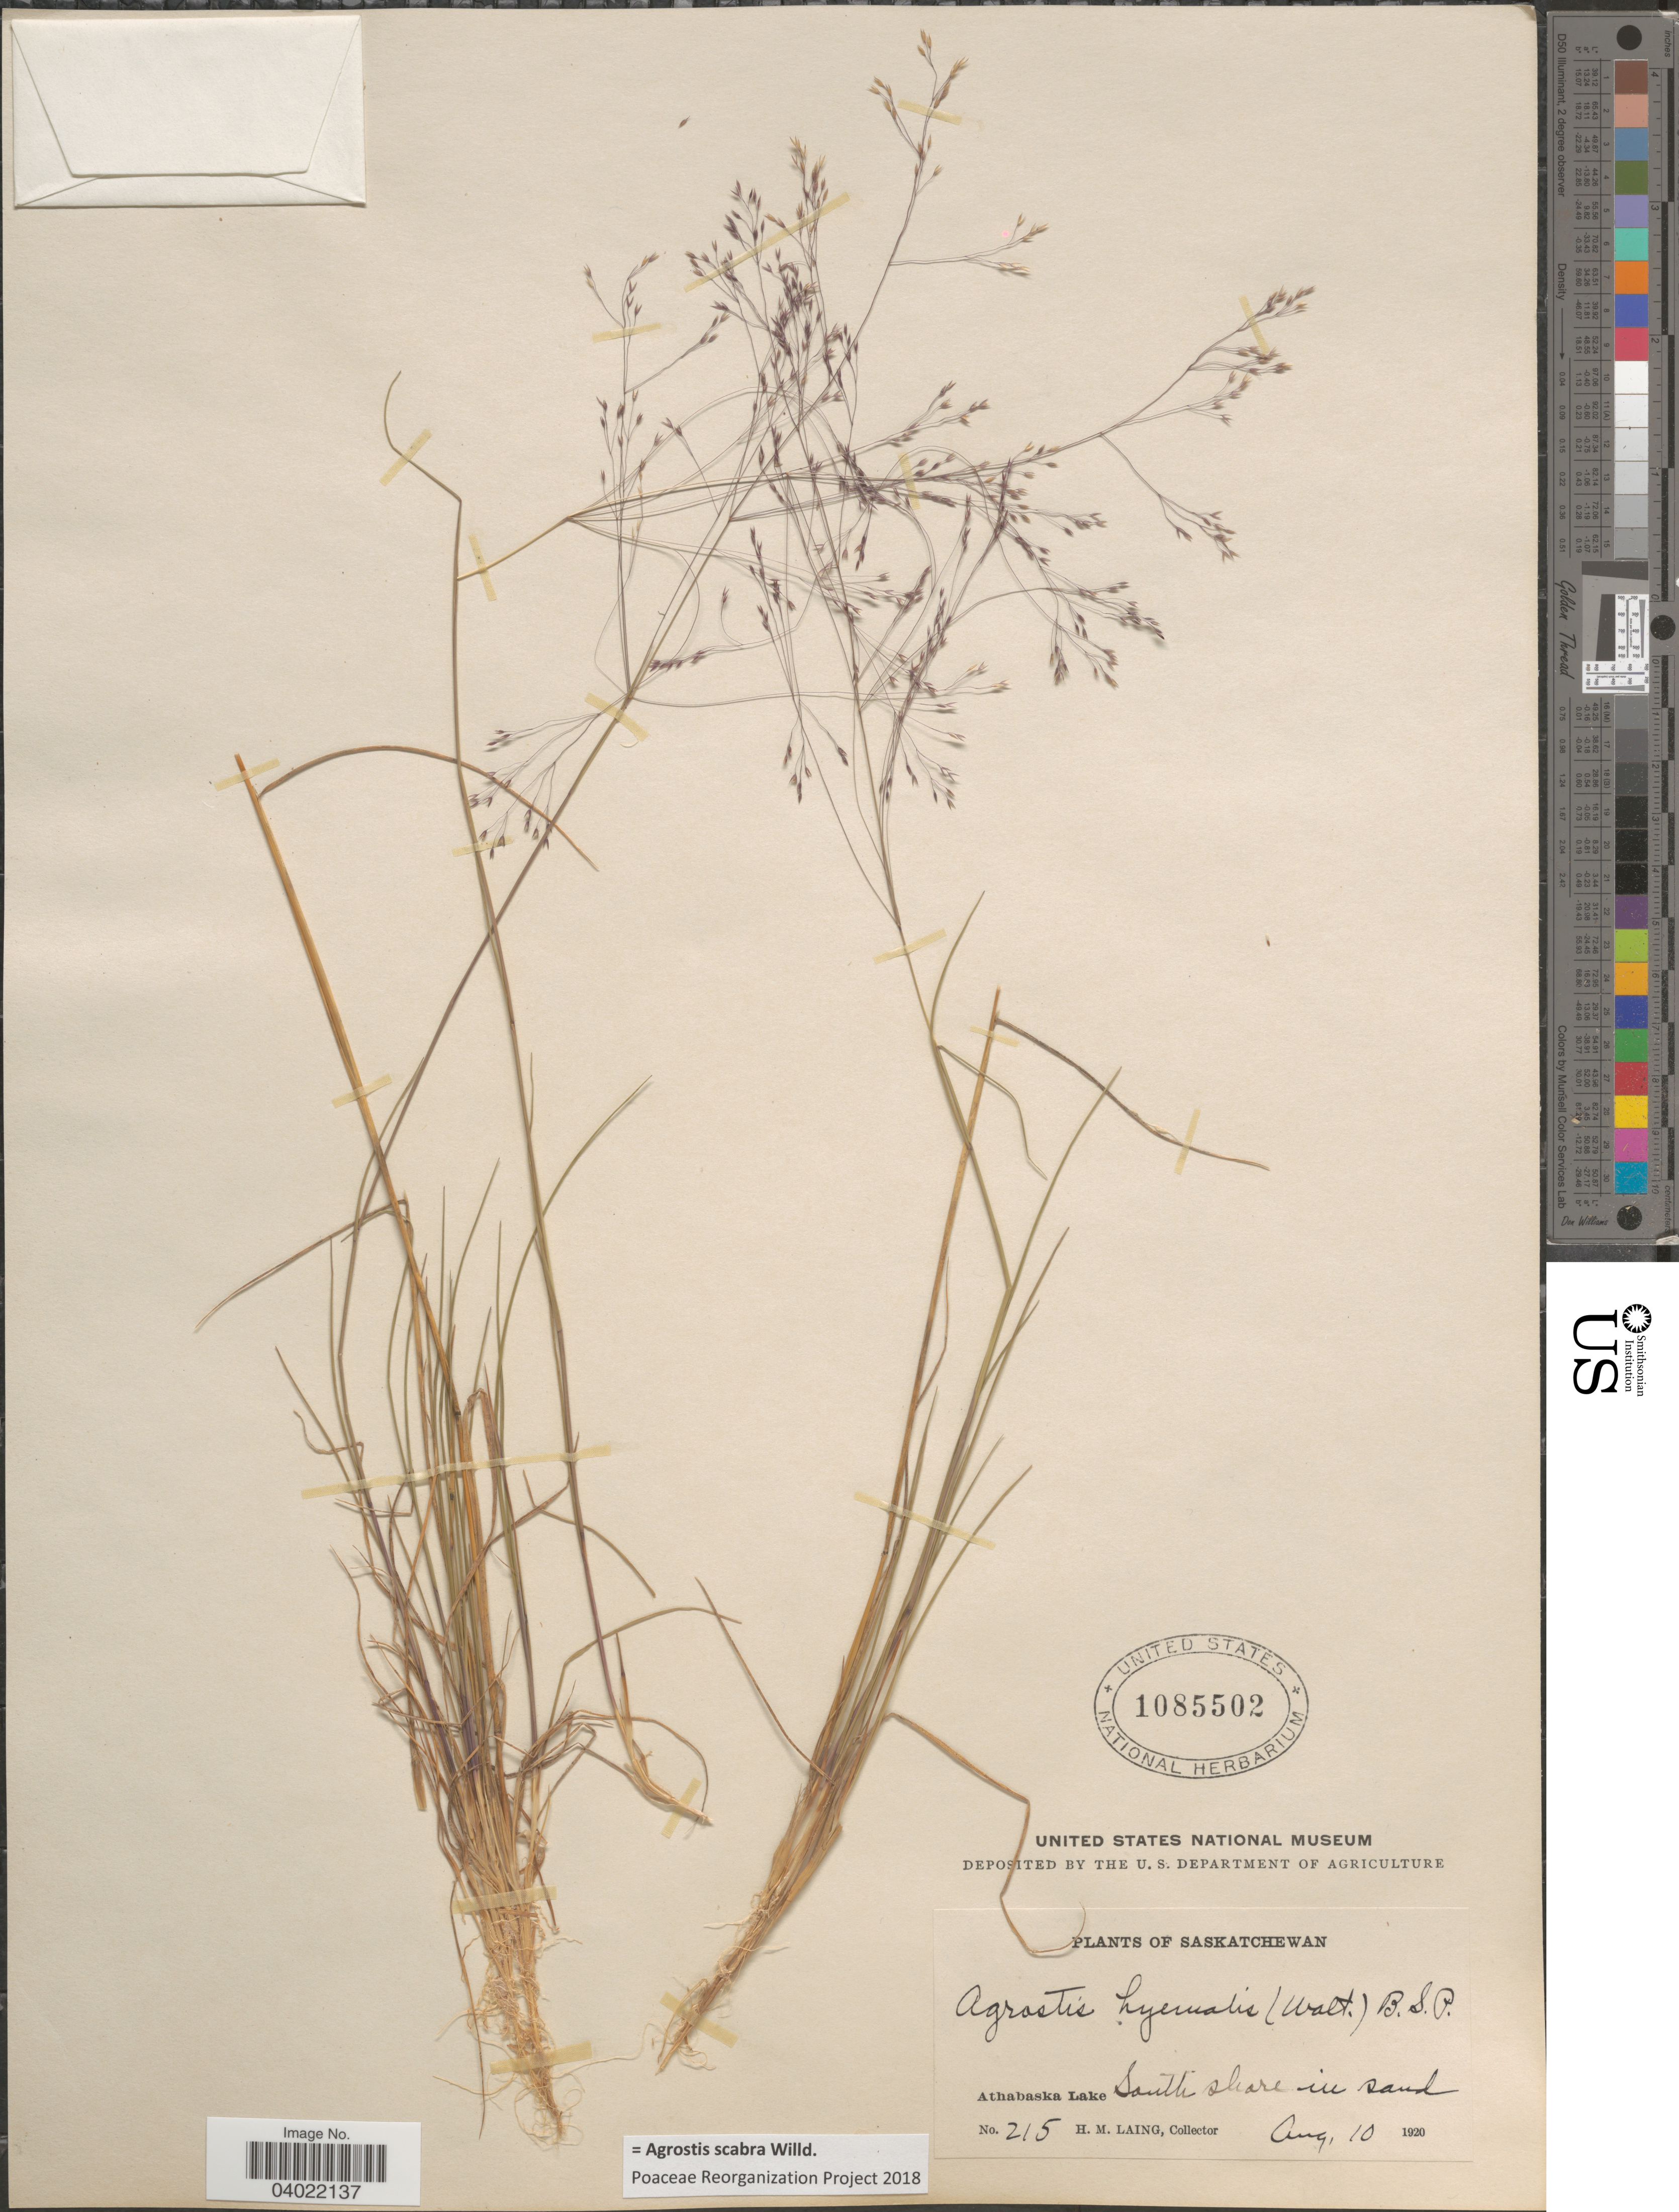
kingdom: Plantae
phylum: Tracheophyta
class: Liliopsida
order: Poales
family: Poaceae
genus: Agrostis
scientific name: Agrostis scabra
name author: Willd.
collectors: H. Laing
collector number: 215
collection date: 1920-08-10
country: Canada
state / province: Saskatchewan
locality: Athabaska Lake. South shore in sand.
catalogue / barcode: US 1085502